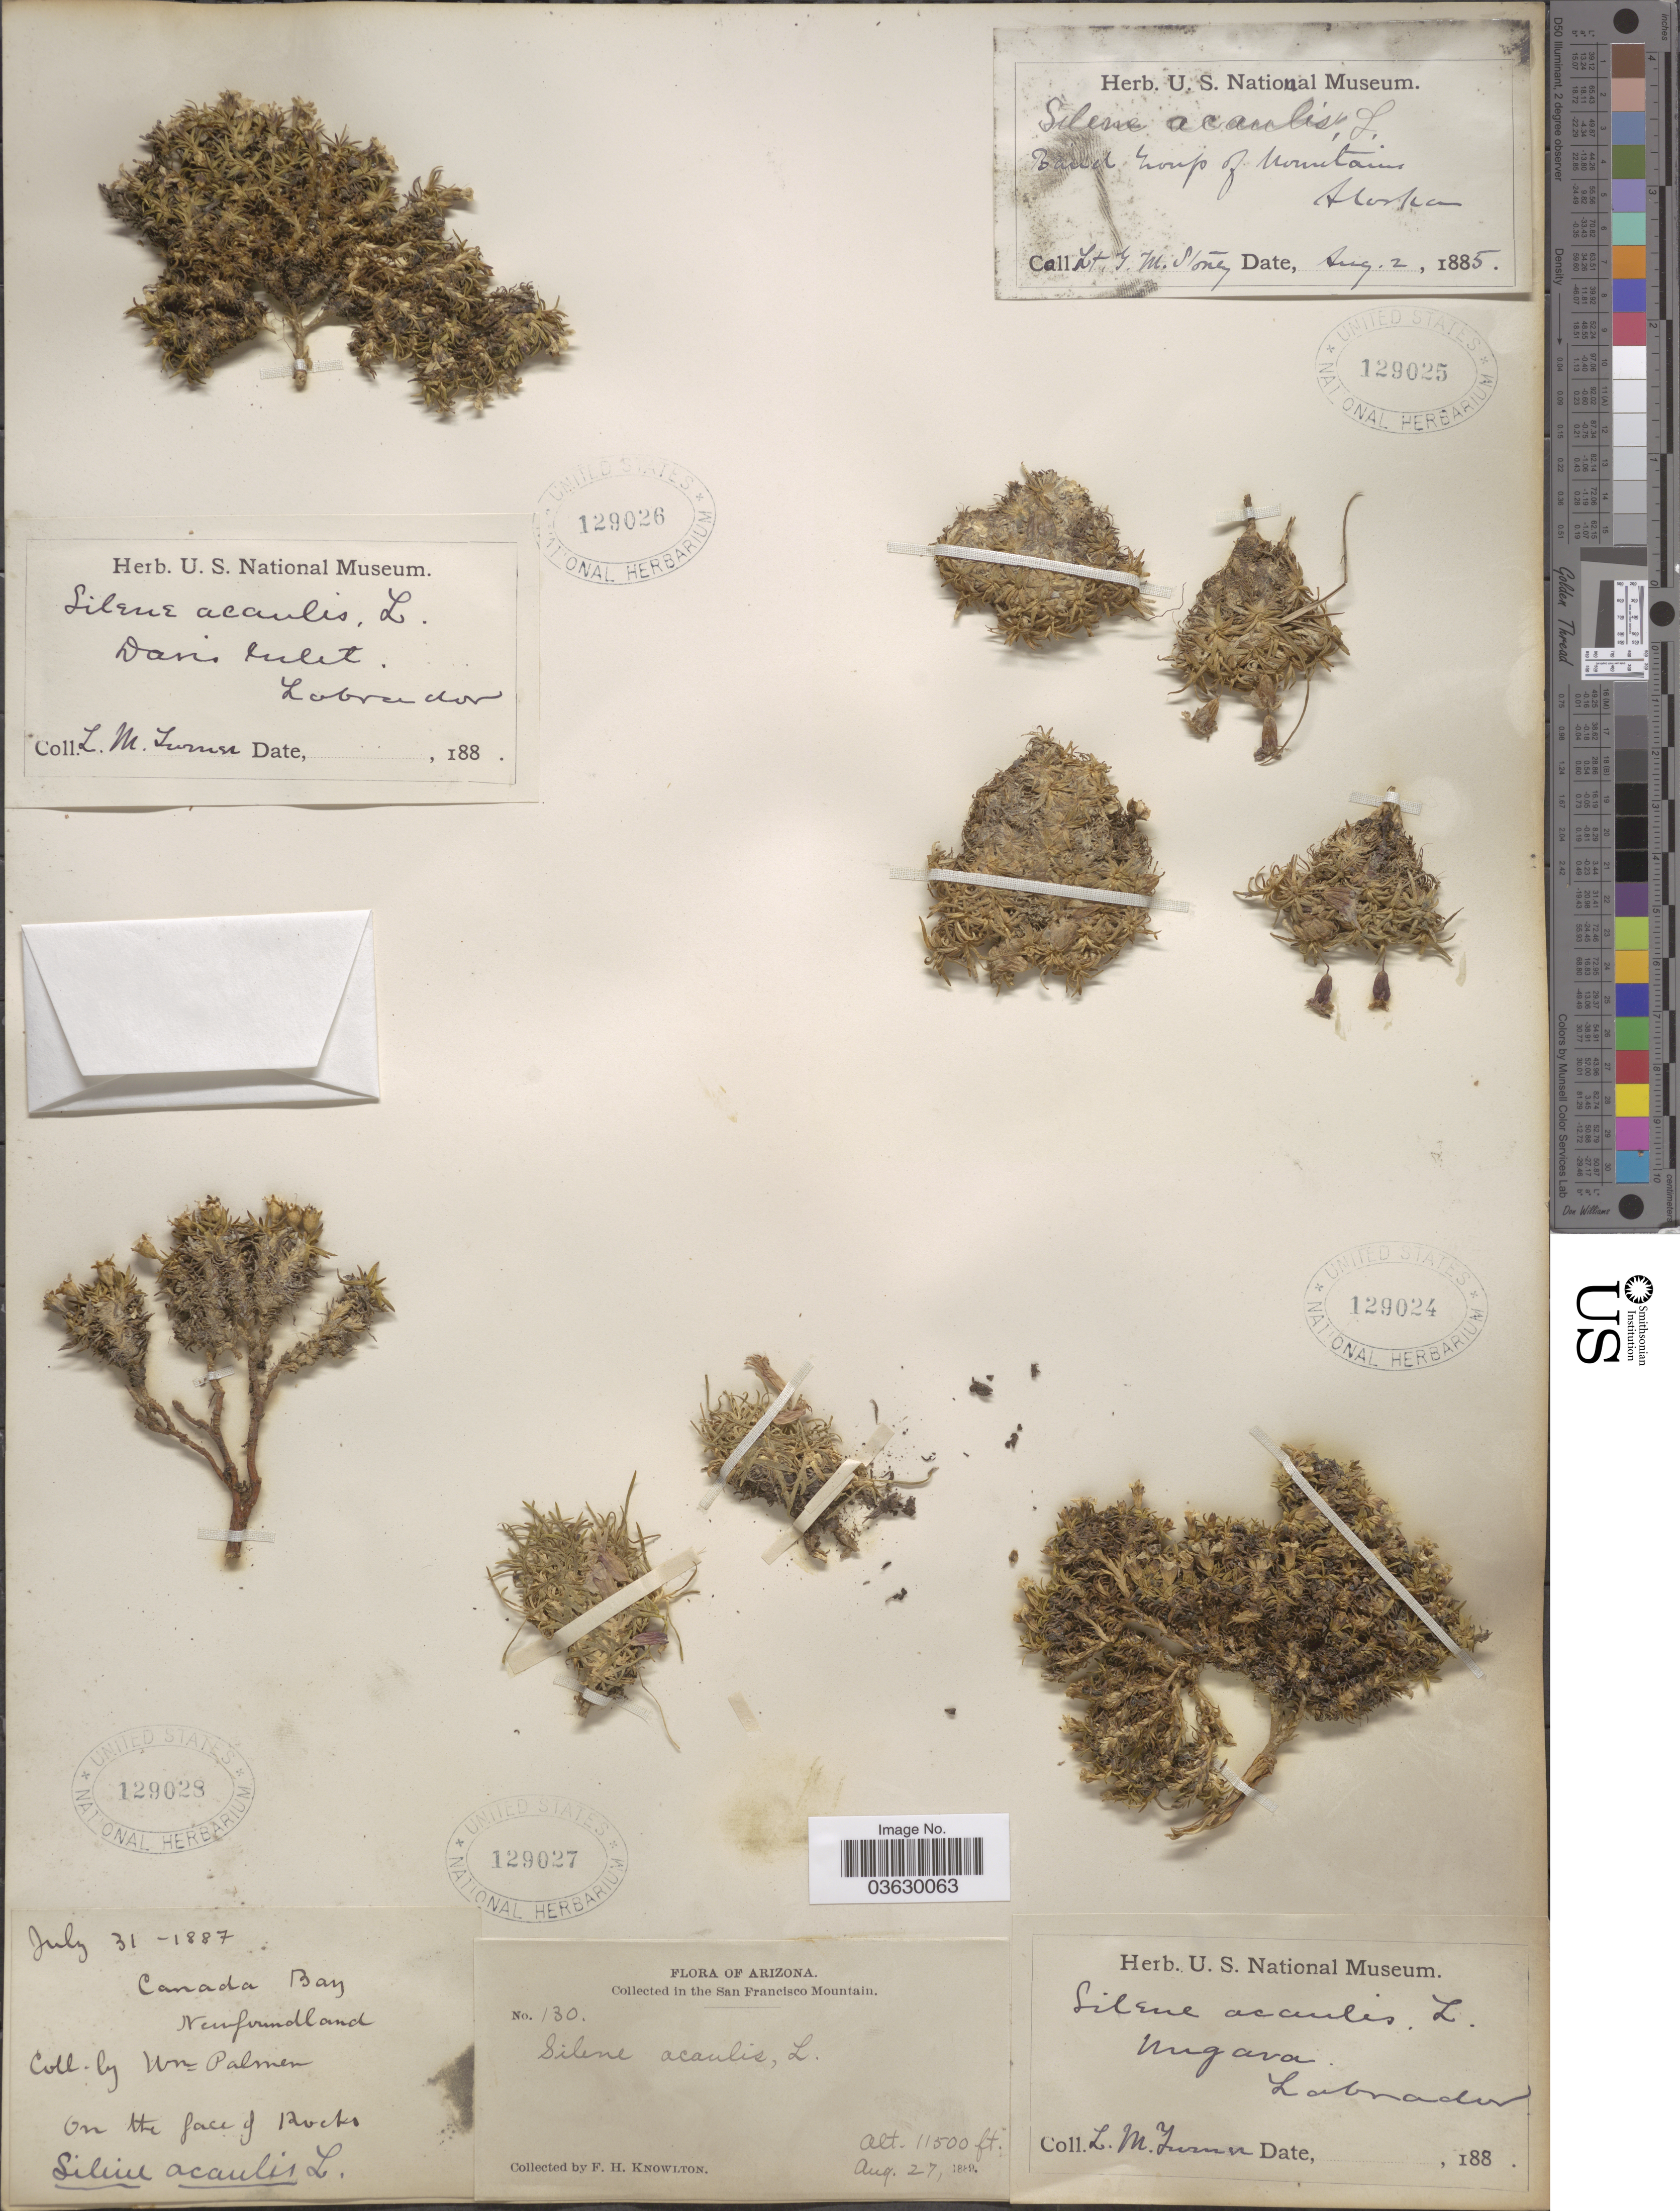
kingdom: Plantae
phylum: Tracheophyta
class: Magnoliopsida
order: Caryophyllales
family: Caryophyllaceae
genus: Silene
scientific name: Silene acaulis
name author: (L.) Jacq.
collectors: L. M. Turner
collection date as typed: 188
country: Canada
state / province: Newfoundland and Labrador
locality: Davis Inlet. Labrador.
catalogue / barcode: US 129026